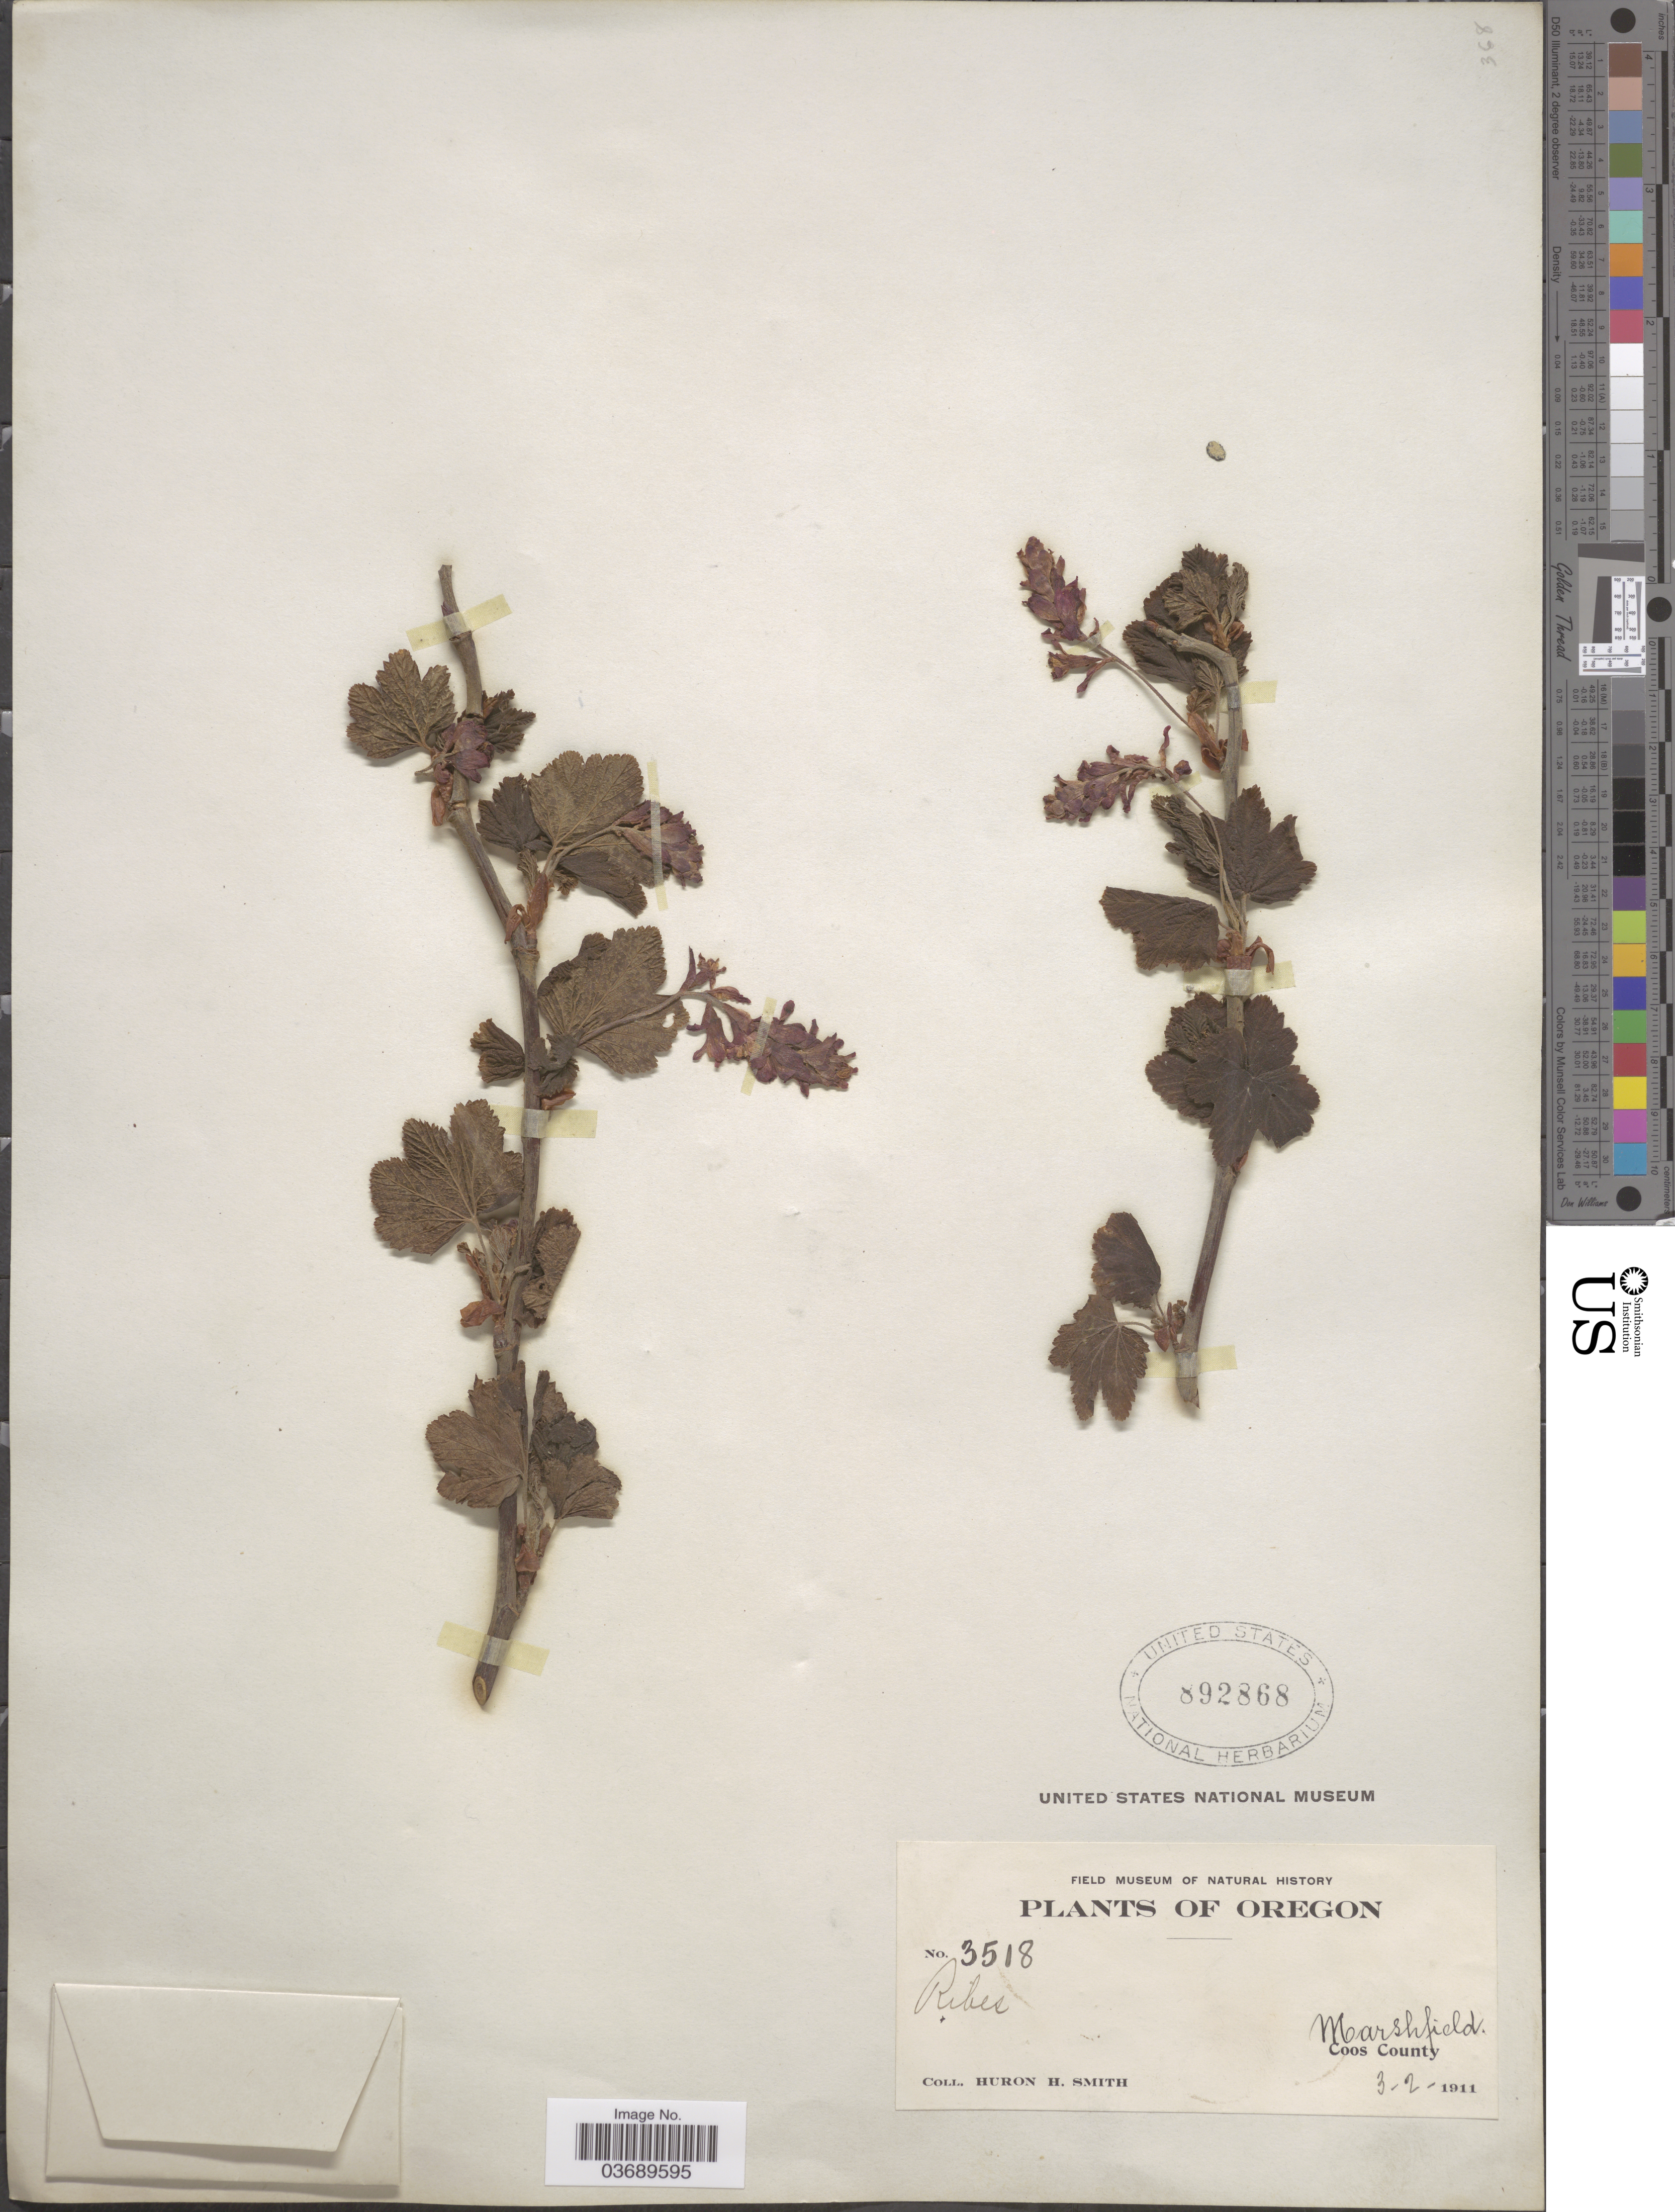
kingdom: Plantae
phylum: Tracheophyta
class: Magnoliopsida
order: Saxifragales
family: Grossulariaceae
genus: Ribes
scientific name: Ribes sp.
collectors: Huron H. Smith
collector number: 3518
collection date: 1911-03-02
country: United States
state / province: Oregon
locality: Marshfield, Coos County.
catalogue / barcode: US 892868